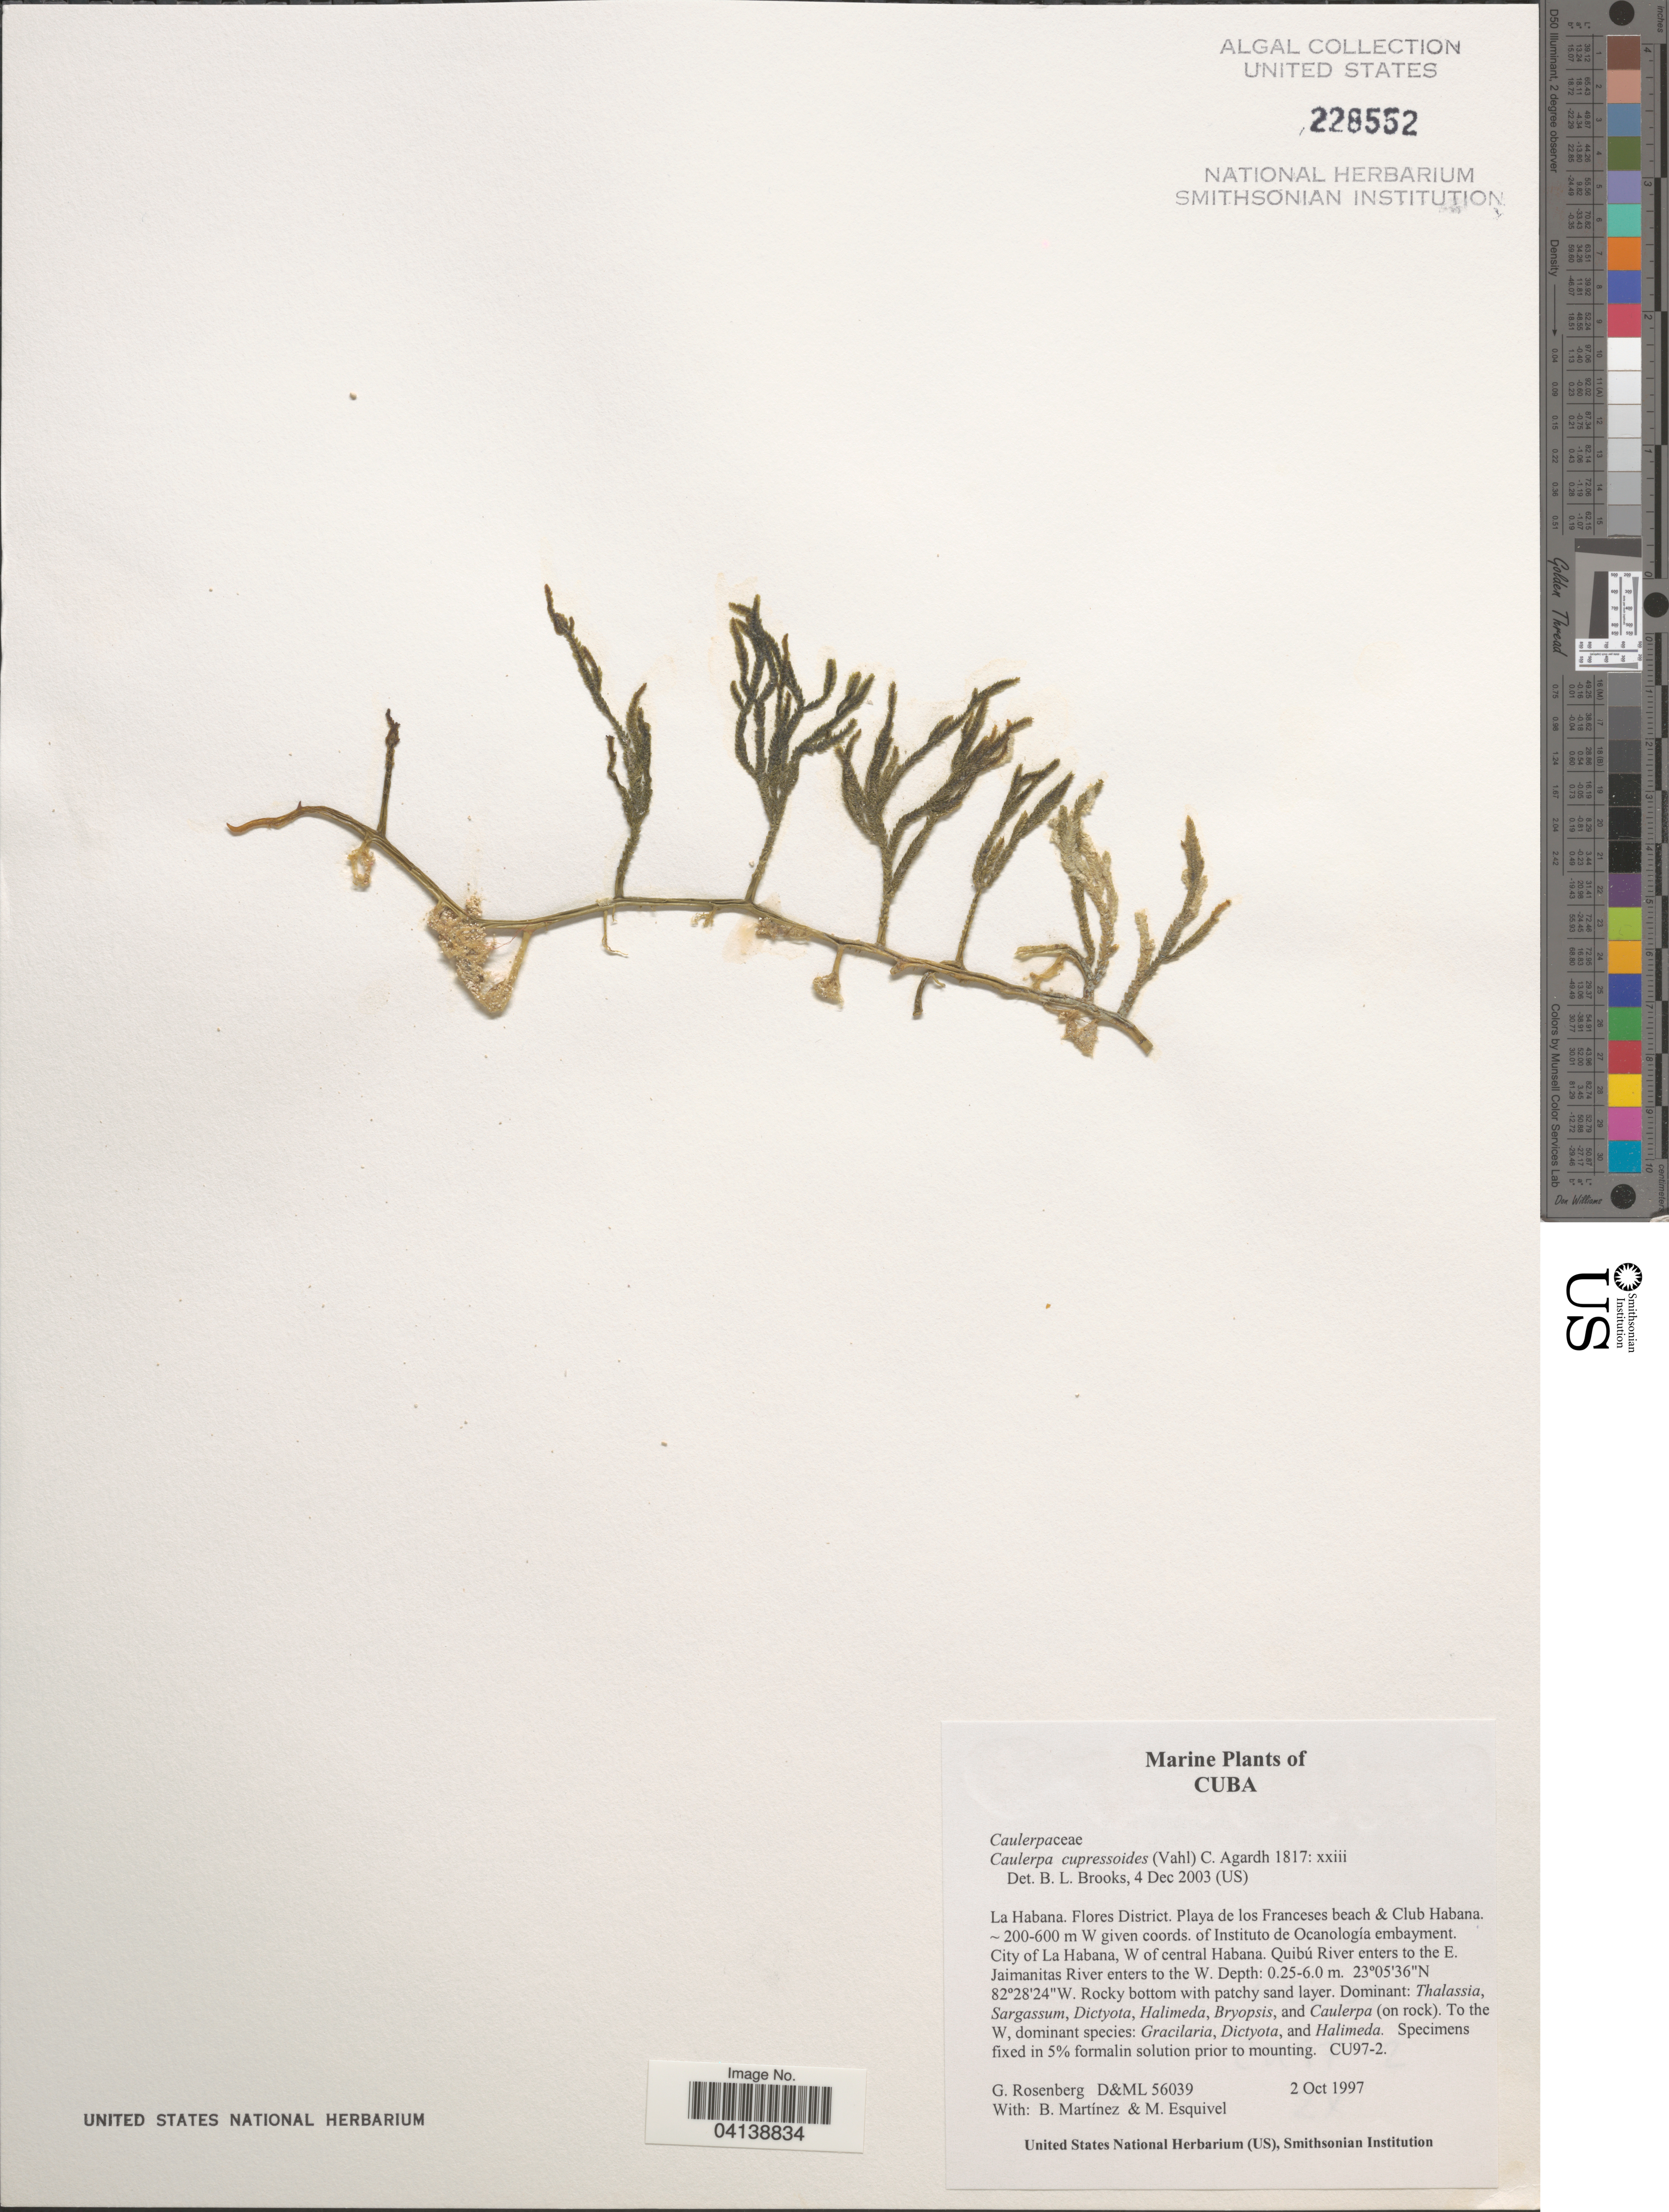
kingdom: Plantae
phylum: Chlorophyta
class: Ulvophyceae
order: Bryopsidales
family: Caulerpaceae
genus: Caulerpa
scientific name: Caulerpa cupressoides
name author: (Vahl) C. Agardh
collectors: G. Rosenberg, B. Martinez & M. Esquivel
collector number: D&ML56039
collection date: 1997-10-02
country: Cuba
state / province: La Habana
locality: Flores District. Playa de los Franceses beach & Club Habana. W given coords. of Instituto de Oceanología embayment. City of La Habana, W of central Havana. Quibú River enters to the E. Jaimanitas River enters to the W.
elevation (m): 200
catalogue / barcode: US 228552